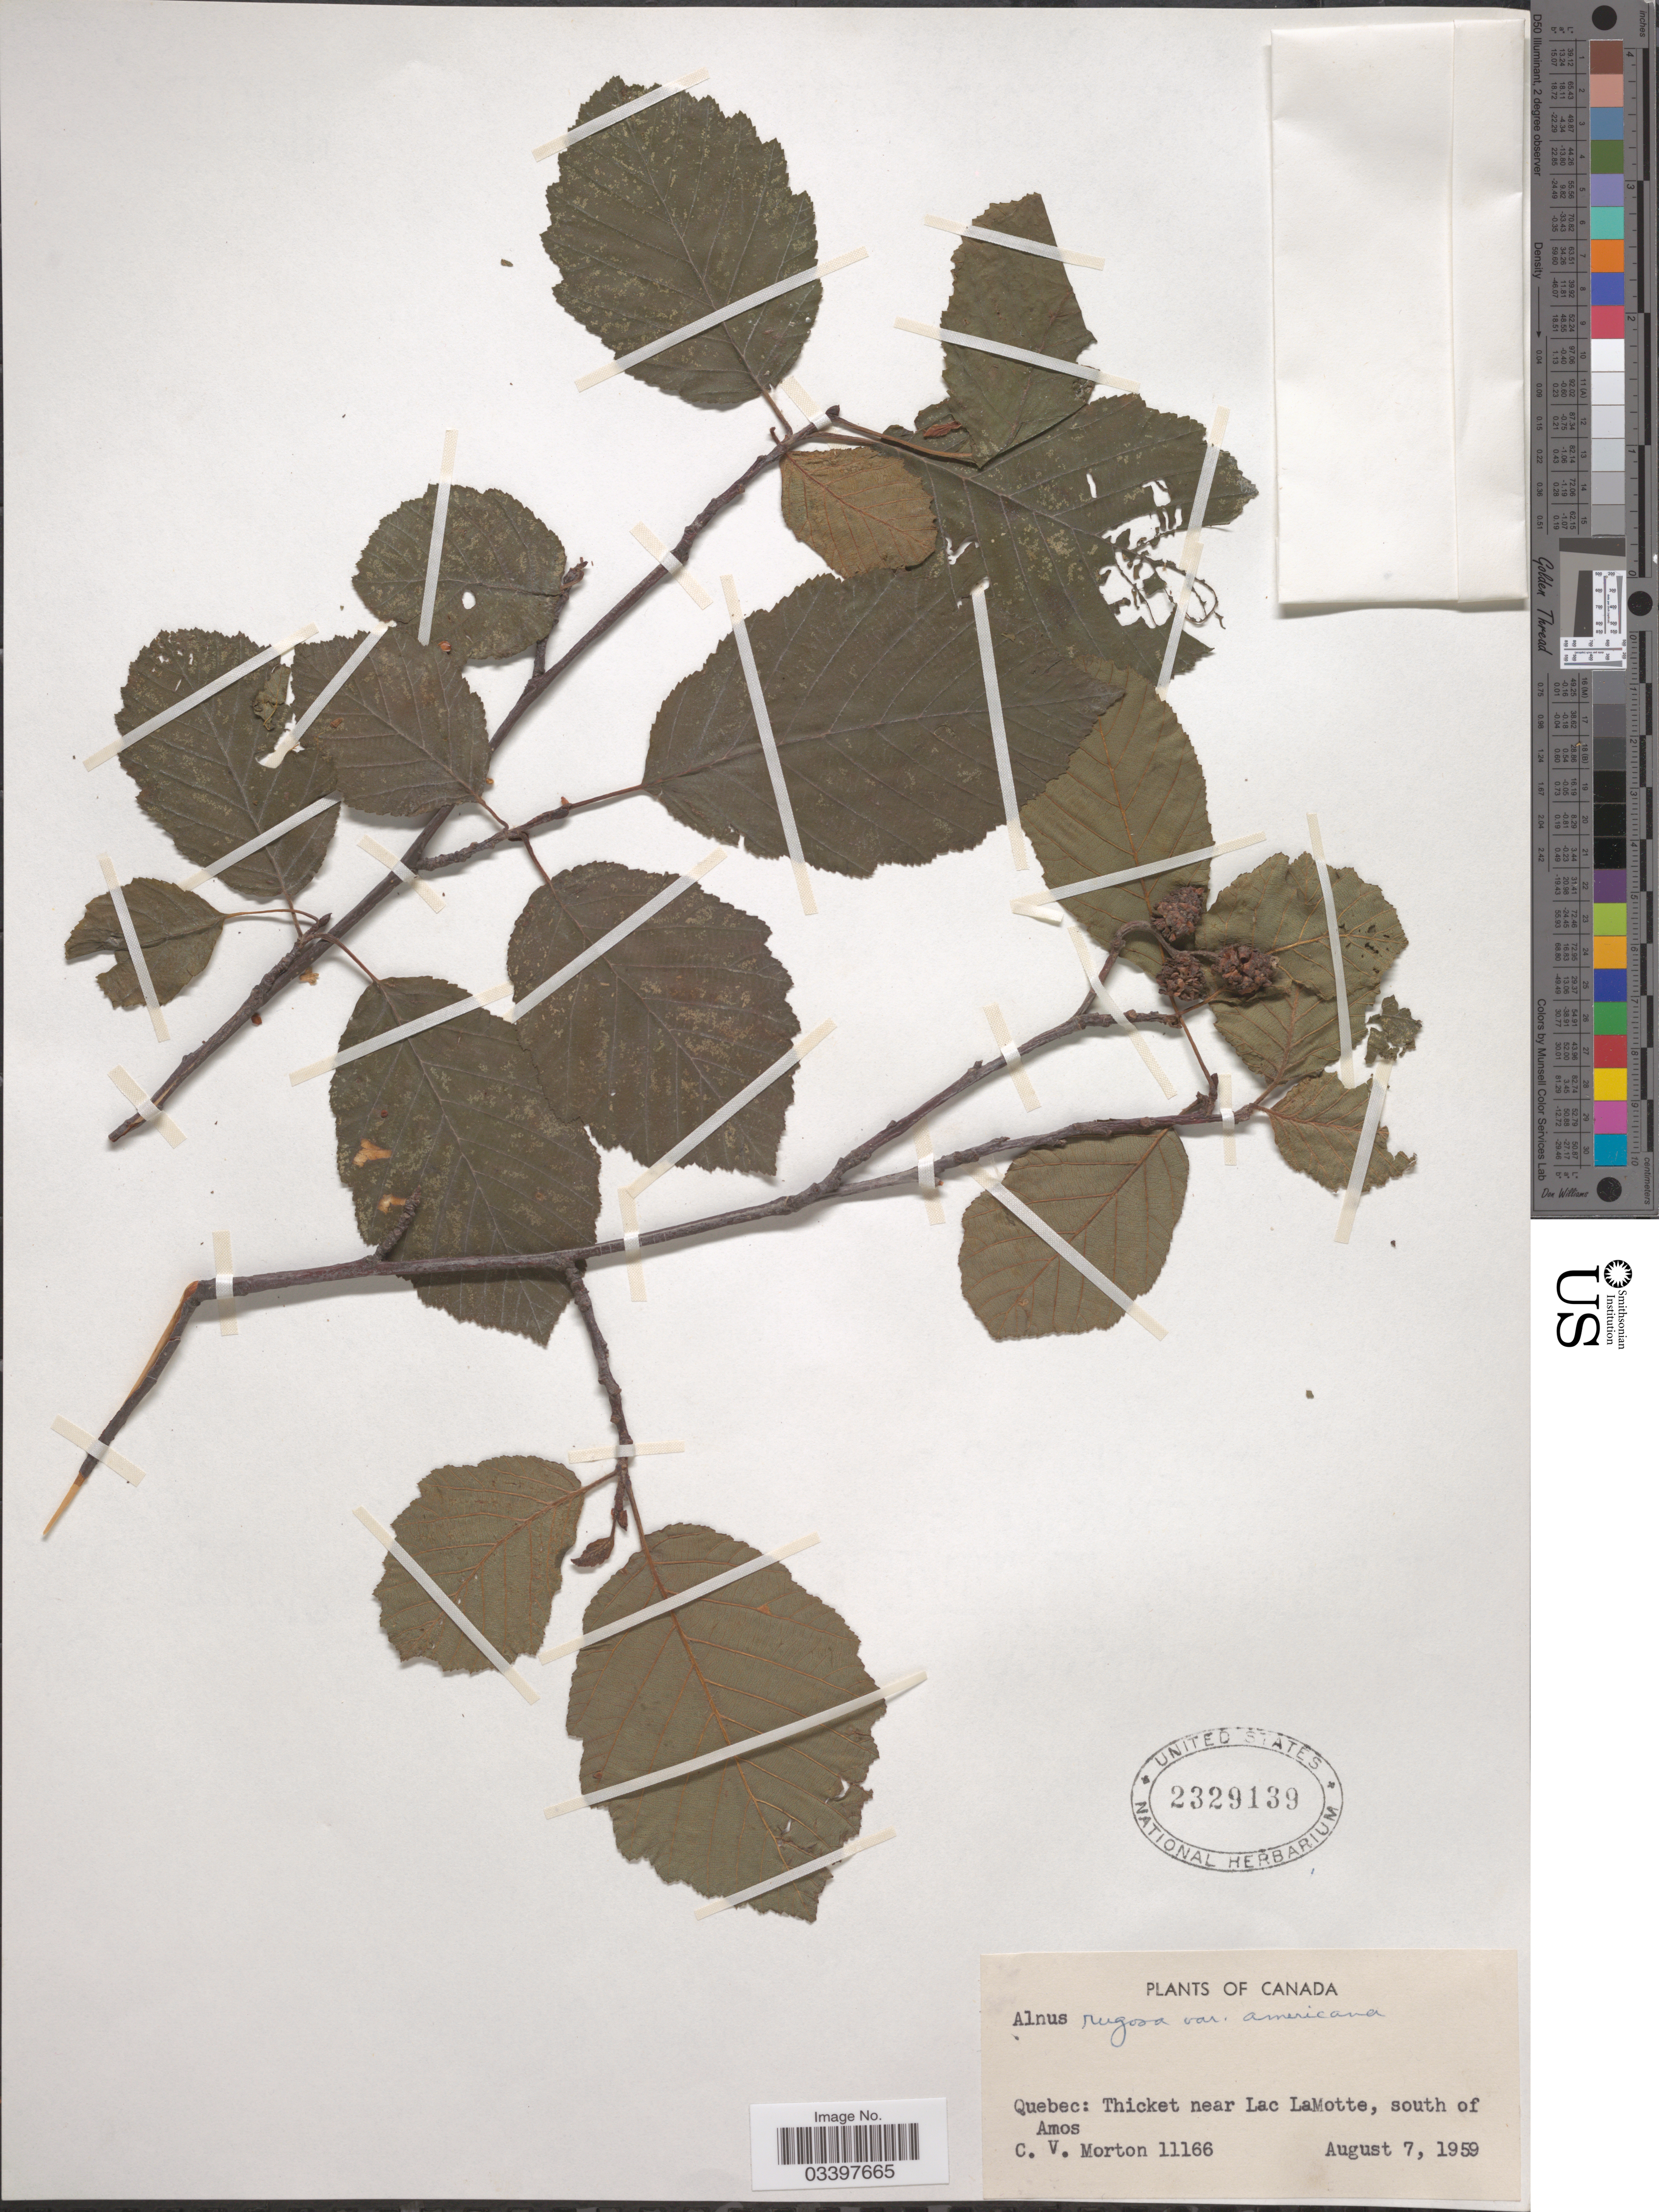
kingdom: Plantae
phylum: Tracheophyta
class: Magnoliopsida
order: Fagales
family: Betulaceae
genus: Alnus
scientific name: Alnus incana subsp. rugosa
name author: (Du Roi) R.T. Clausen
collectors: C. V. Morton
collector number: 11166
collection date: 1959-08-07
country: Canada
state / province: Quebec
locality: Thicket near Lac LaMotte, south of Amos.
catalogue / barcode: US 2329139